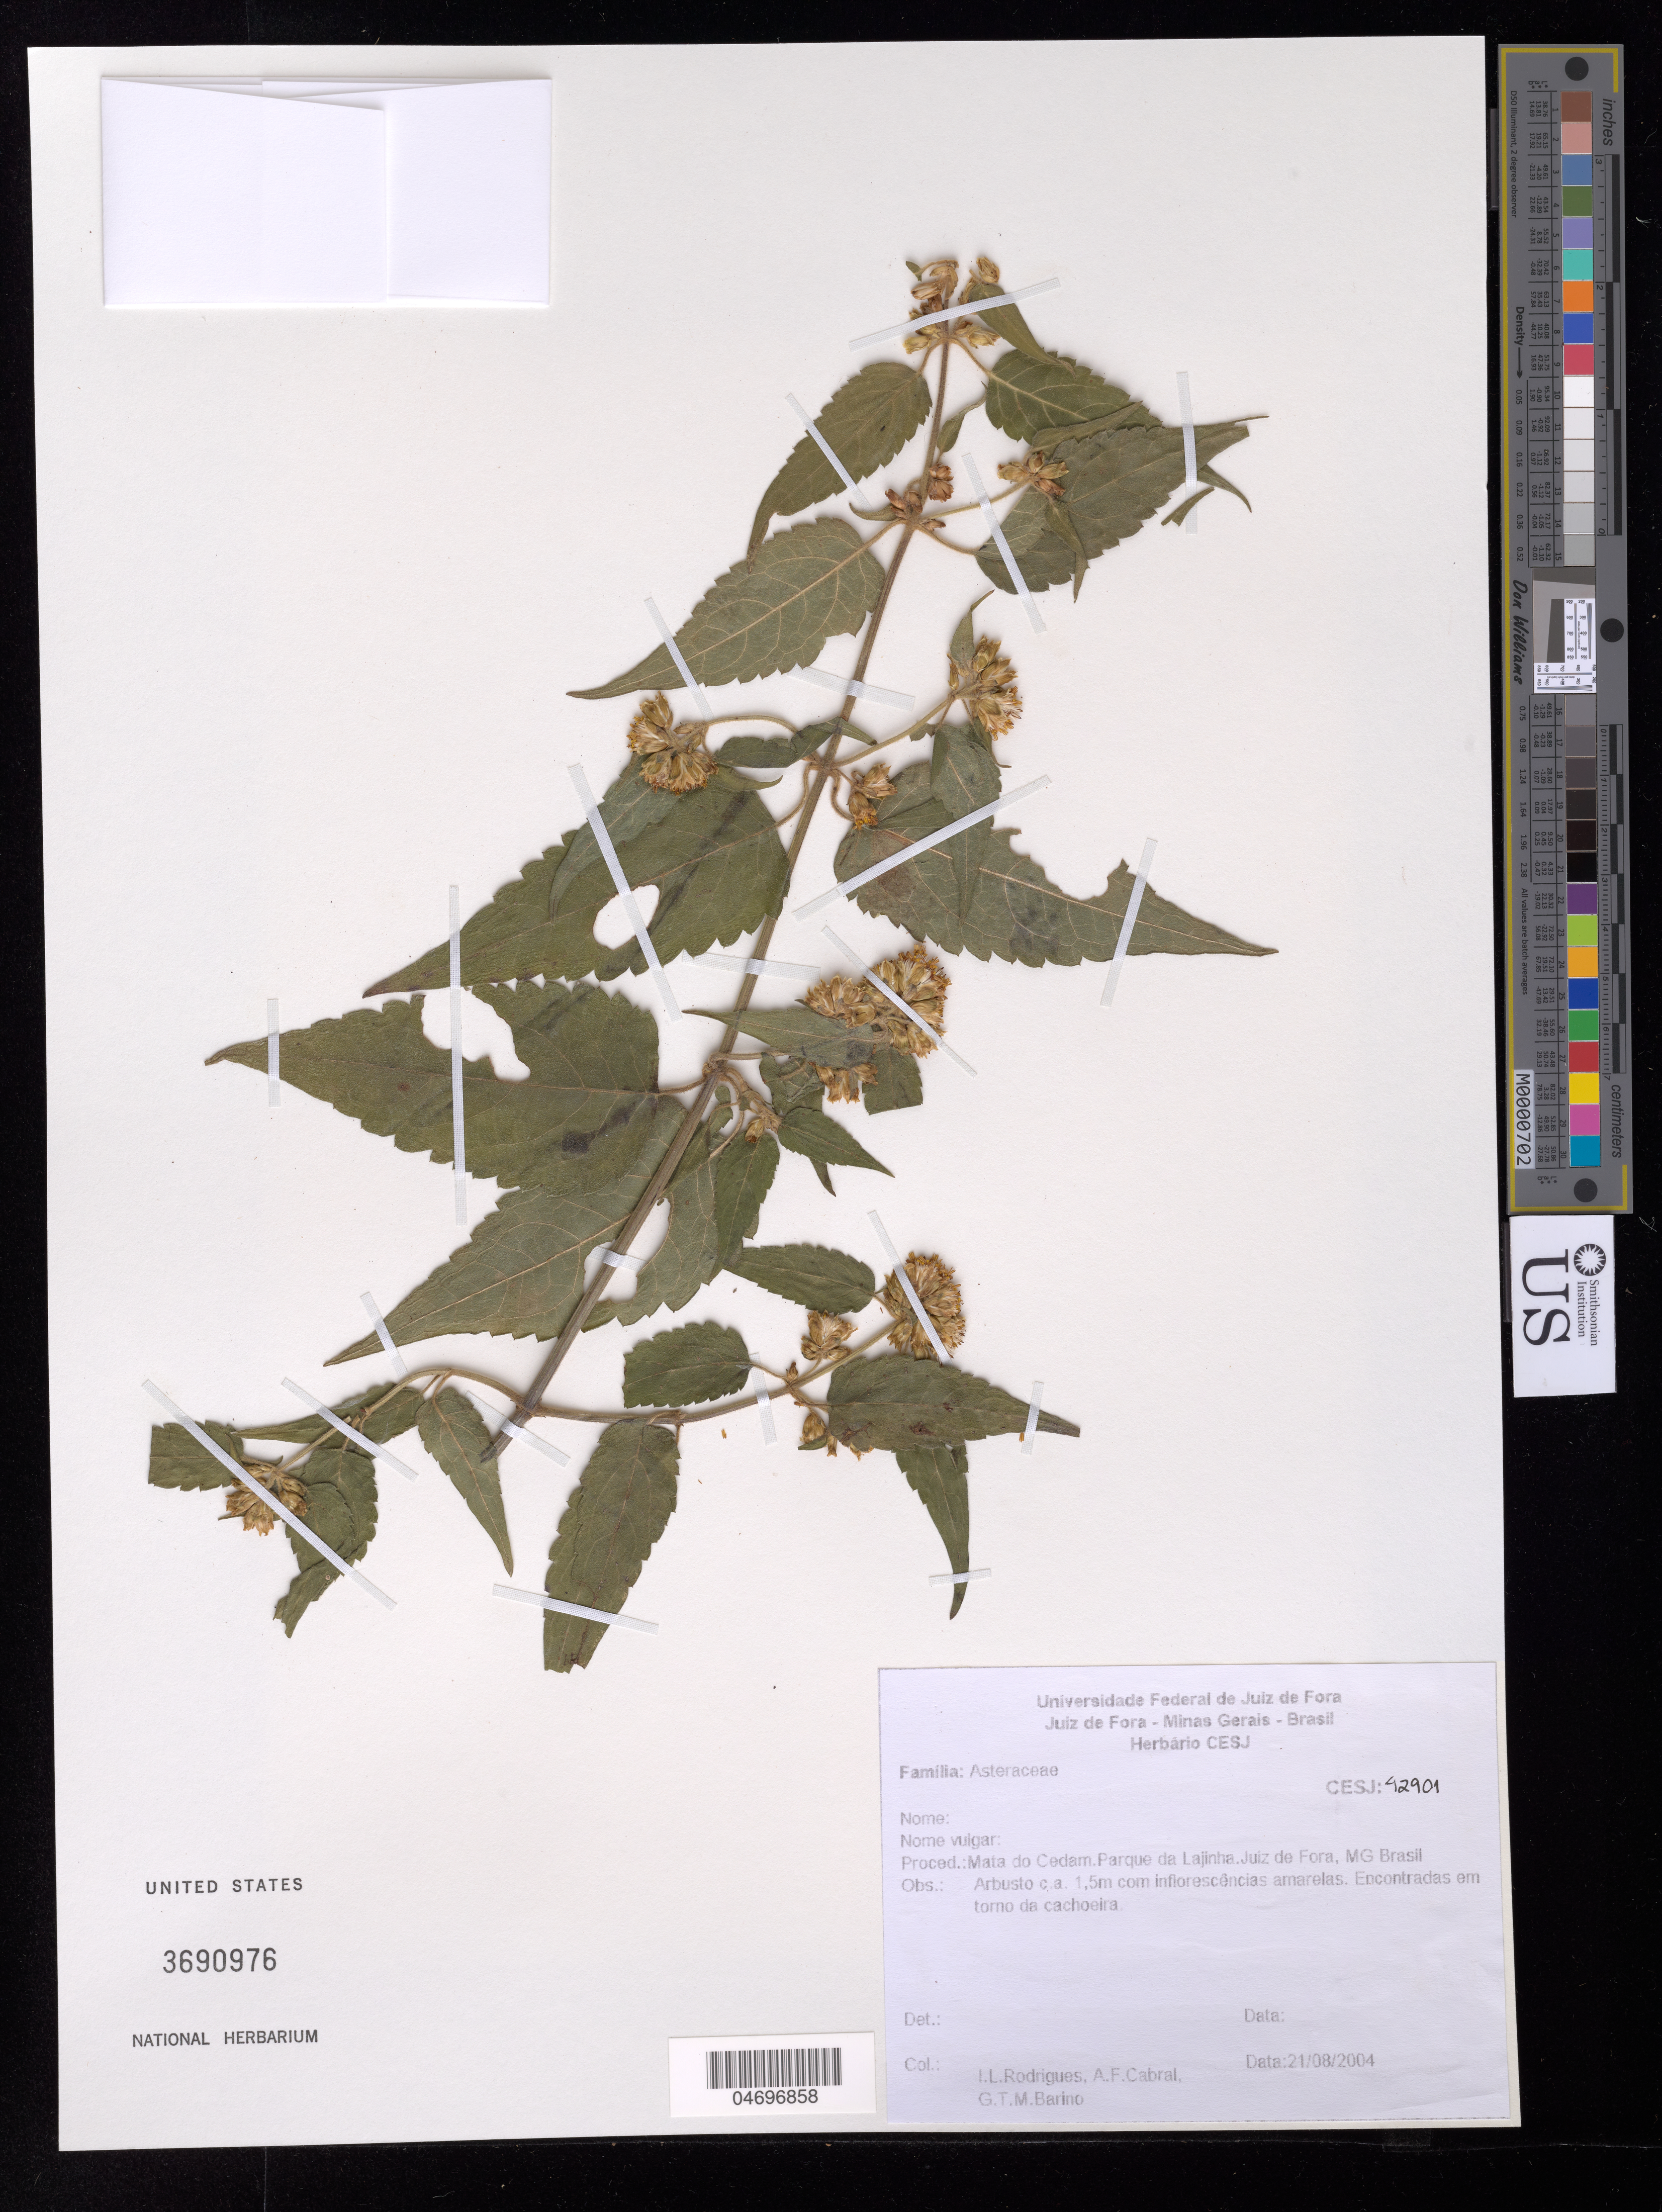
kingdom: Plantae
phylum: Tracheophyta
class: Magnoliopsida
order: Asterales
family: Asteraceae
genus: Calea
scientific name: Calea serrata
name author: Less.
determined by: Bueno, Vinicius Resende, (ICN), Universidade Federal do Rio Grande do Sul (BRAZIL)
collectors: I. Rodrigues, A. Cabral & G. Barino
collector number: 42901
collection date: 2004-08-21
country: Brazil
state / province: Mato Grosso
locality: Mata do Cedam, Parque da Lajinha, Juiz de Fora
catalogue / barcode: US 3690976